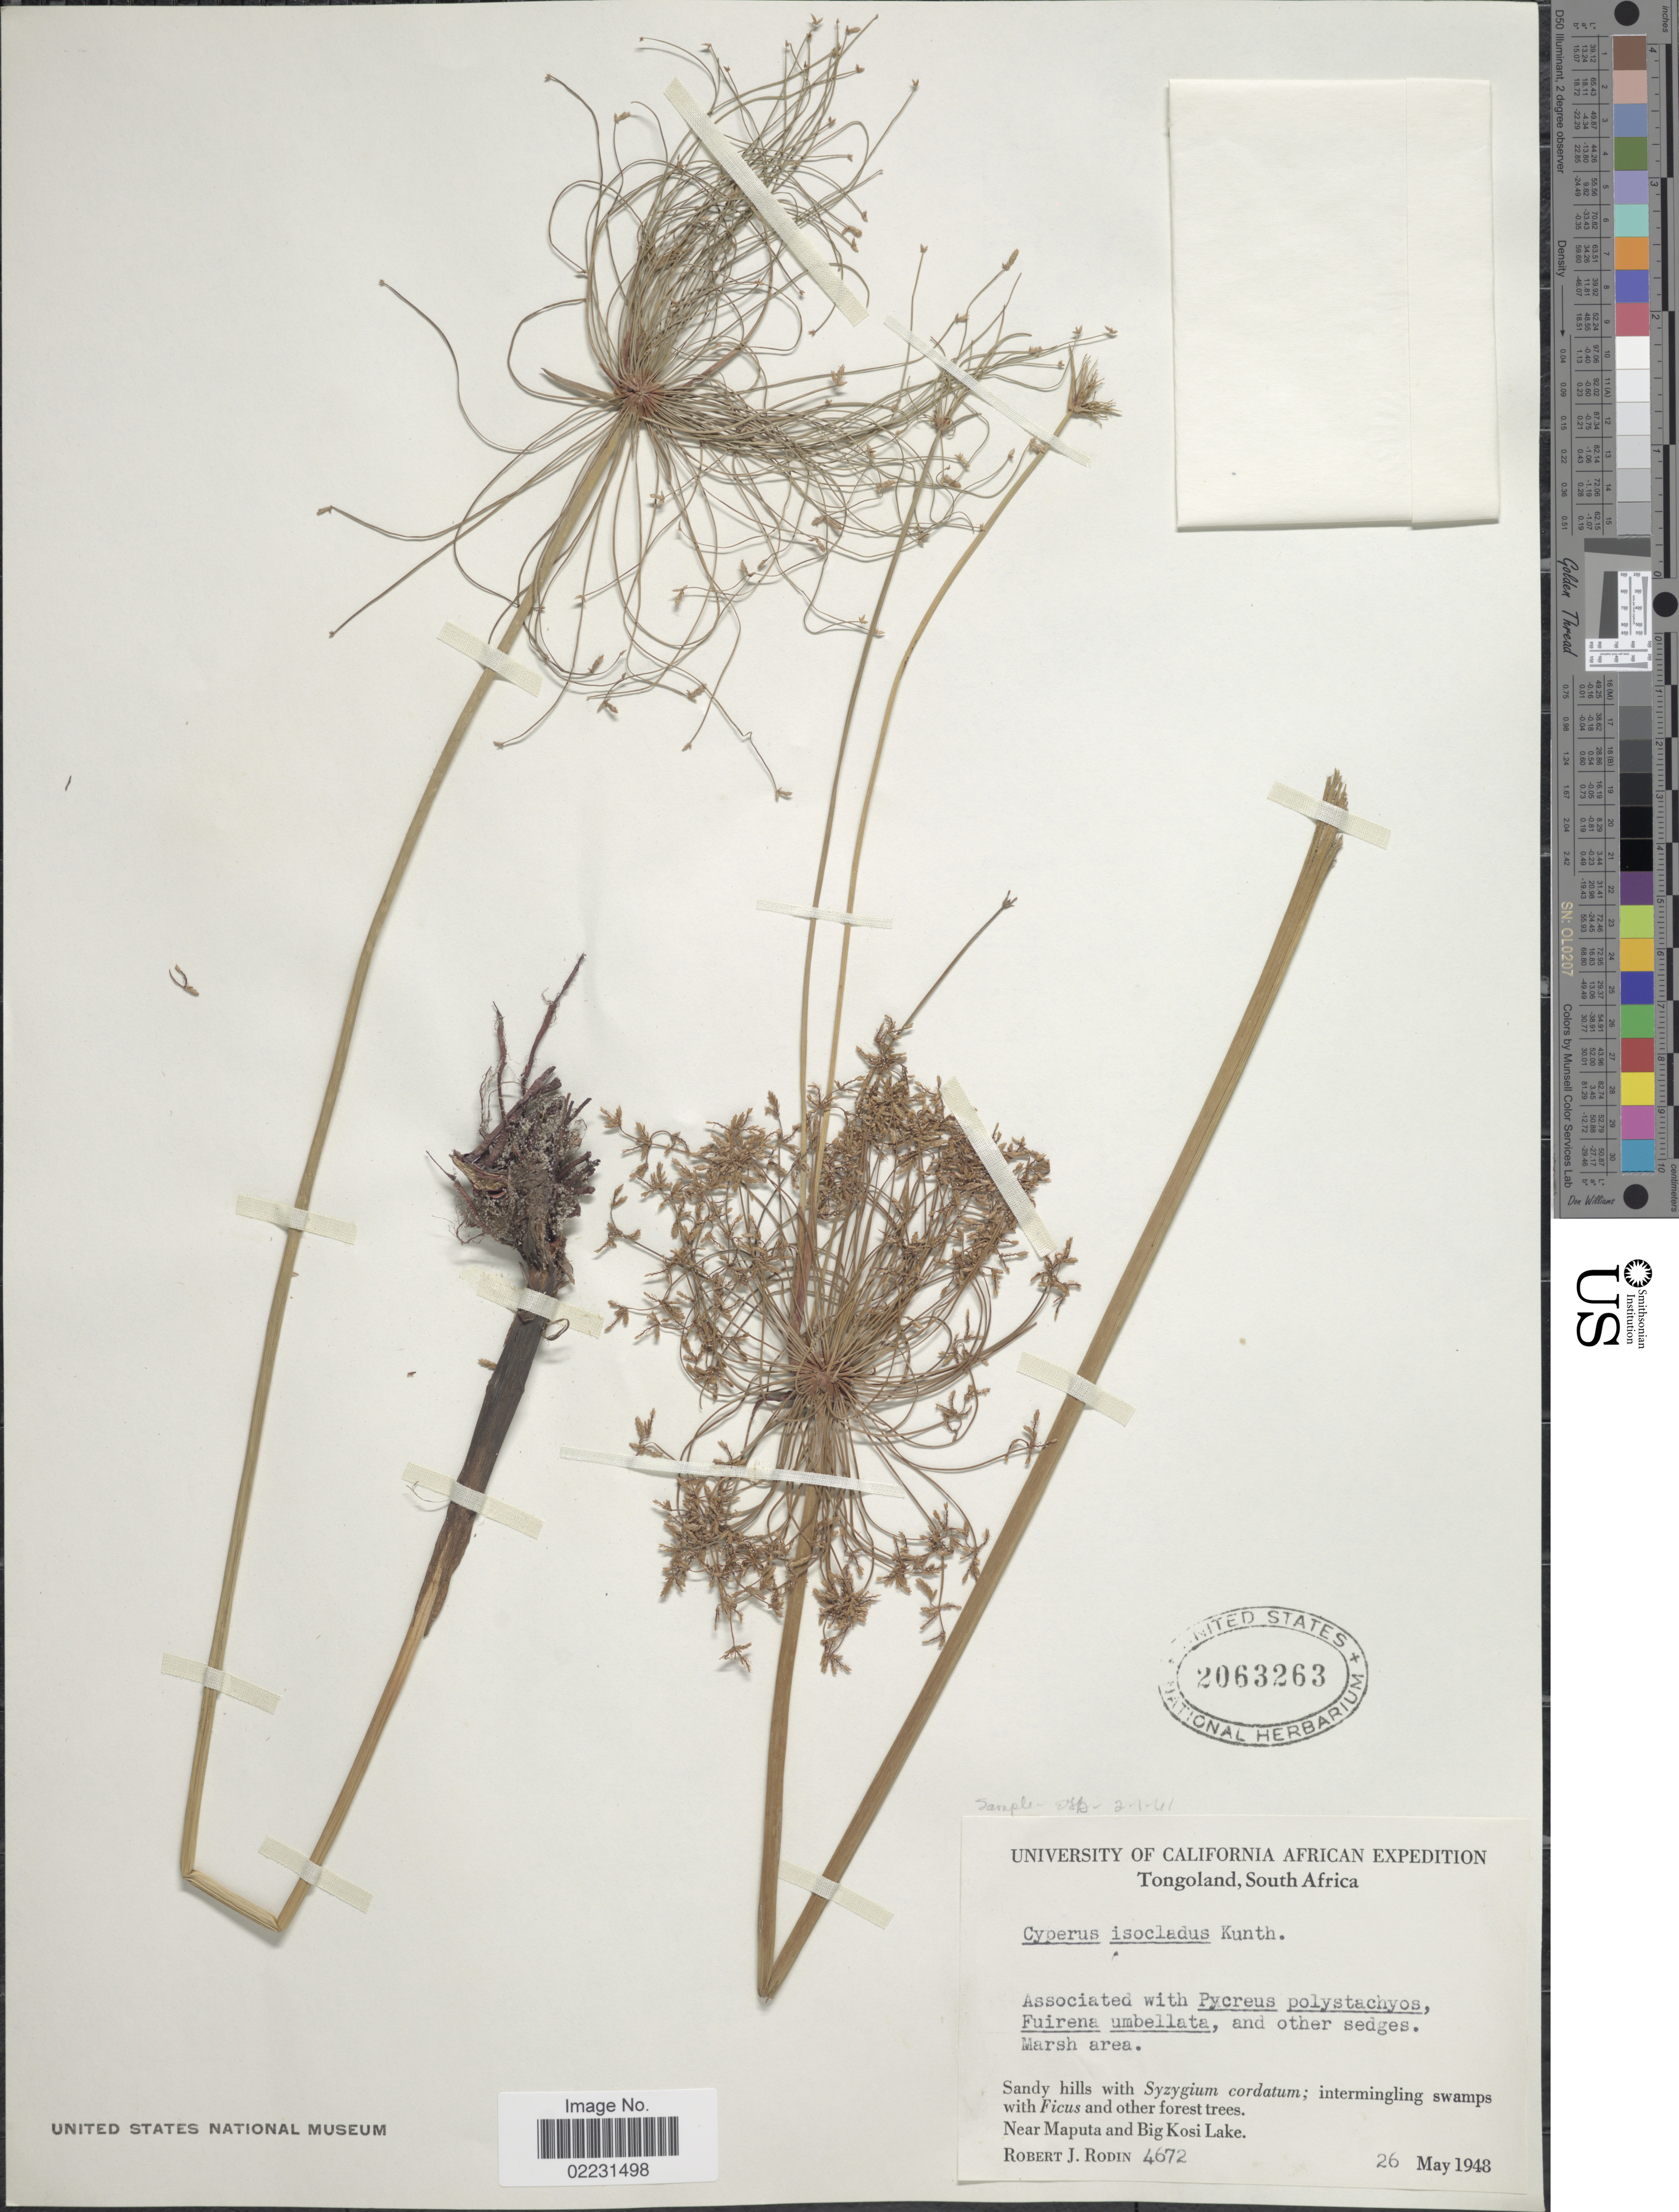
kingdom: Plantae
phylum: Tracheophyta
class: Liliopsida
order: Poales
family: Cyperaceae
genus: Cyperus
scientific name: Cyperus prolifer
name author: Lam.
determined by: Strong, Mark T., (BOT), Smithsonian Institution - National Museum of Natural History (UNITED STATES)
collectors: R. J. Rodin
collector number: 4672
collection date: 1948-05-26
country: South Africa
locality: Tongoland. Near Maputa and Big Kosi Lake.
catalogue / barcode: US 2063263